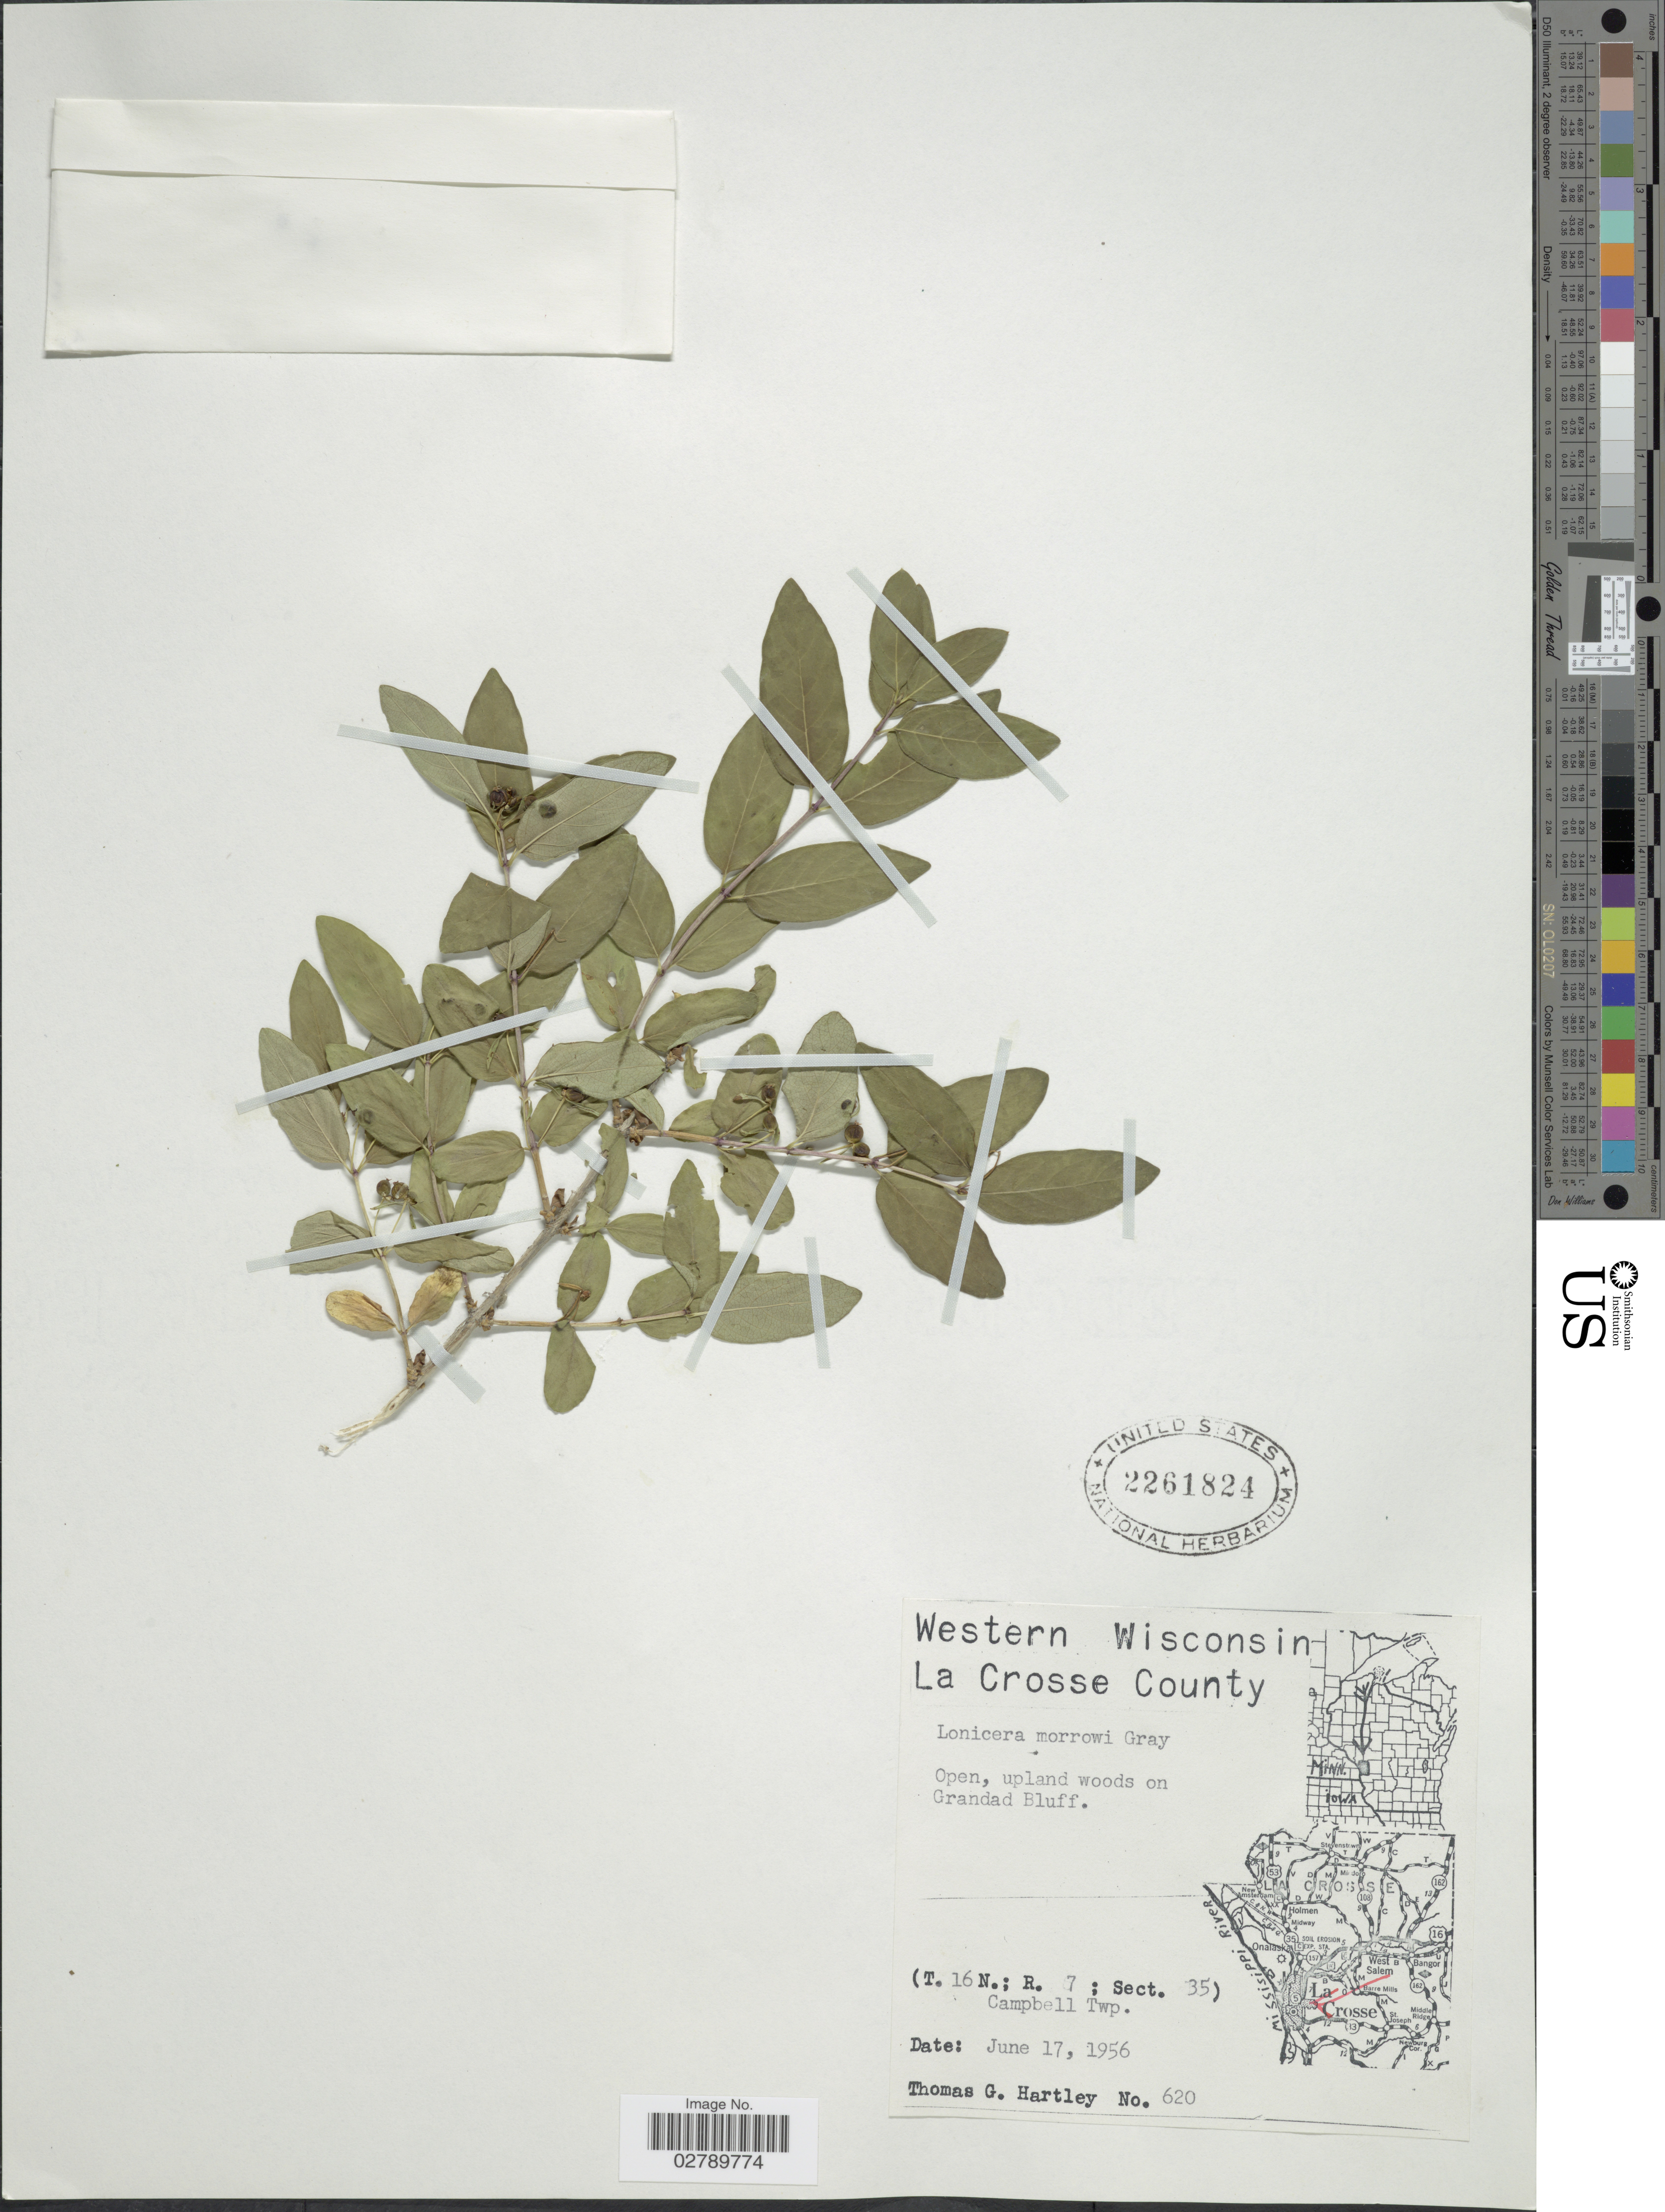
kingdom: Plantae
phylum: Tracheophyta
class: Magnoliopsida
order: Dipsacales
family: Caprifoliaceae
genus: Lonicera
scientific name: Lonicera morrowii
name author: A. Gray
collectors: T. G. Hartley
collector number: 620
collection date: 1956-06-17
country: United States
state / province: Wisconsin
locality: Western Wisconsin. La Crosse County. open, upland woods on Grandad Bluff. (T. 16N.; R. 7; Sect. 35) Campbell Twp.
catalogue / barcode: US 2261824